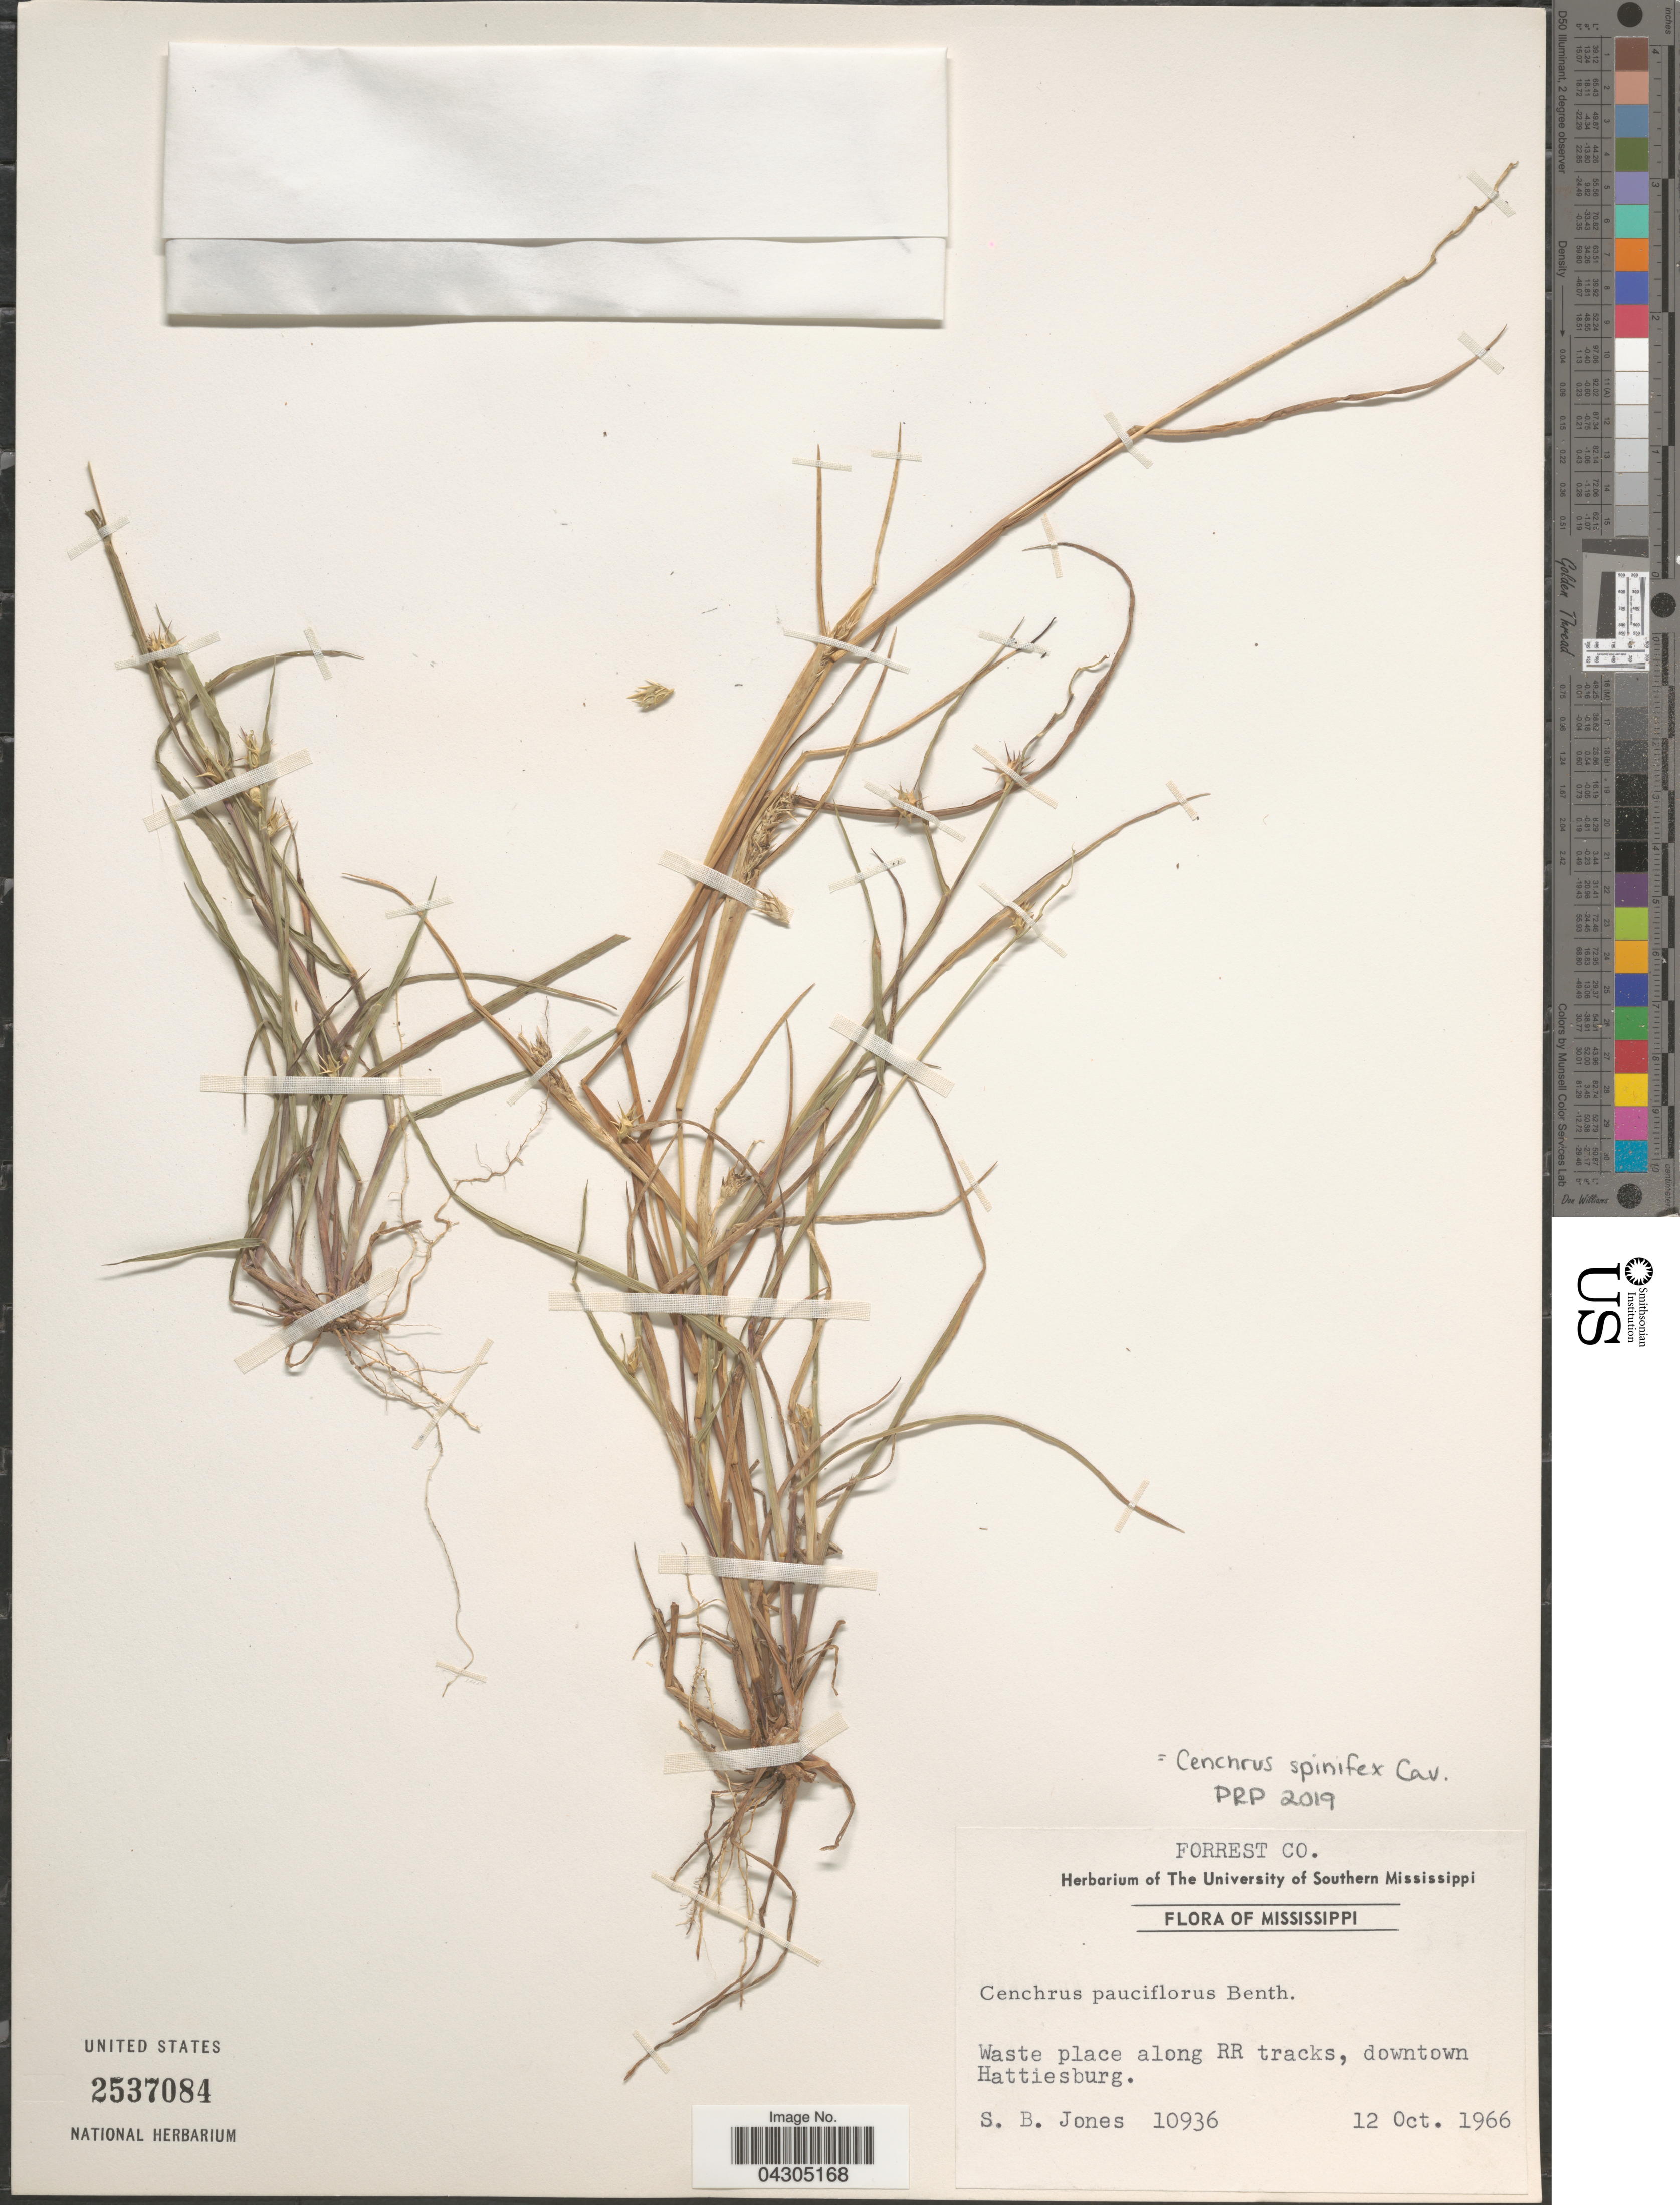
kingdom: Plantae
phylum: Tracheophyta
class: Liliopsida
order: Poales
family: Poaceae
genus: Cenchrus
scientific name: Cenchrus spinifex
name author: Cav.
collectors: S. B. Jones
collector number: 10936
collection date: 1966-10-12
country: United States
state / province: Mississippi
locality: Forrest Co. Waste place along RR tracks, downtown Hattiesburg.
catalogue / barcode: US 2537084